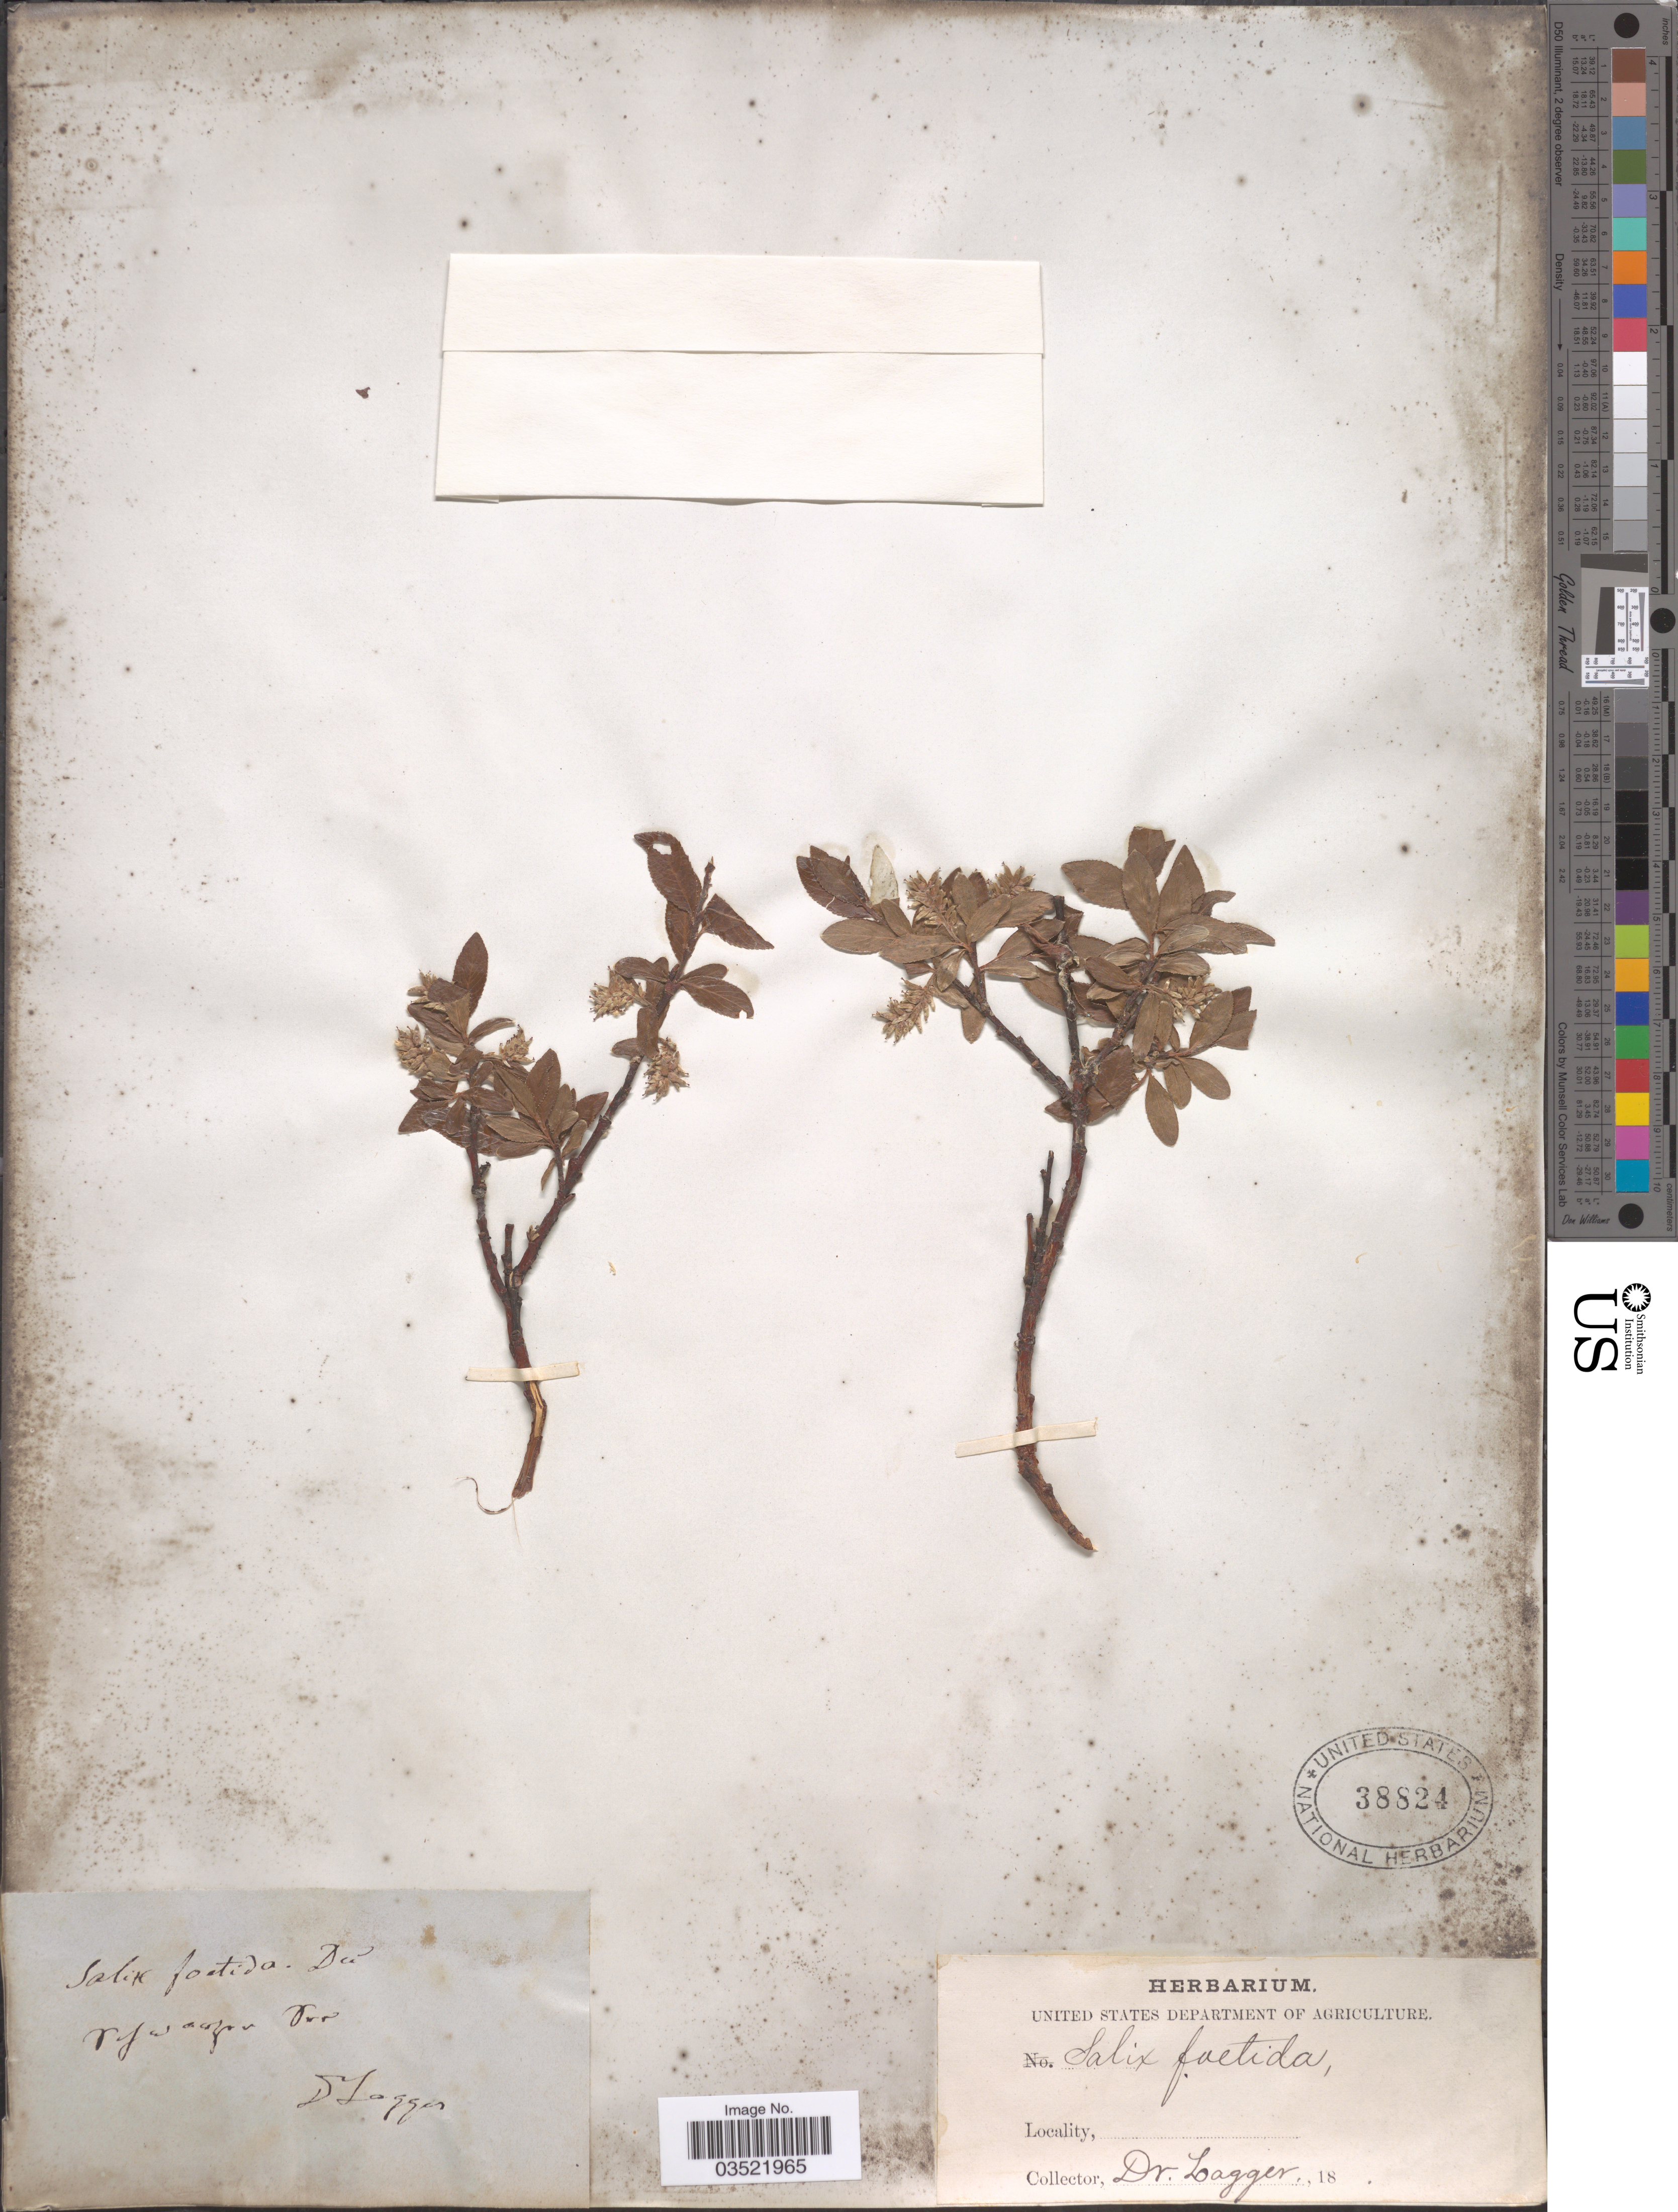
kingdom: Plantae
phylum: Tracheophyta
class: Magnoliopsida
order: Malpighiales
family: Salicaceae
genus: Salix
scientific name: Salix foetida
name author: Schleich.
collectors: F. J. Lagger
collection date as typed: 18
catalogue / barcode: US 38824